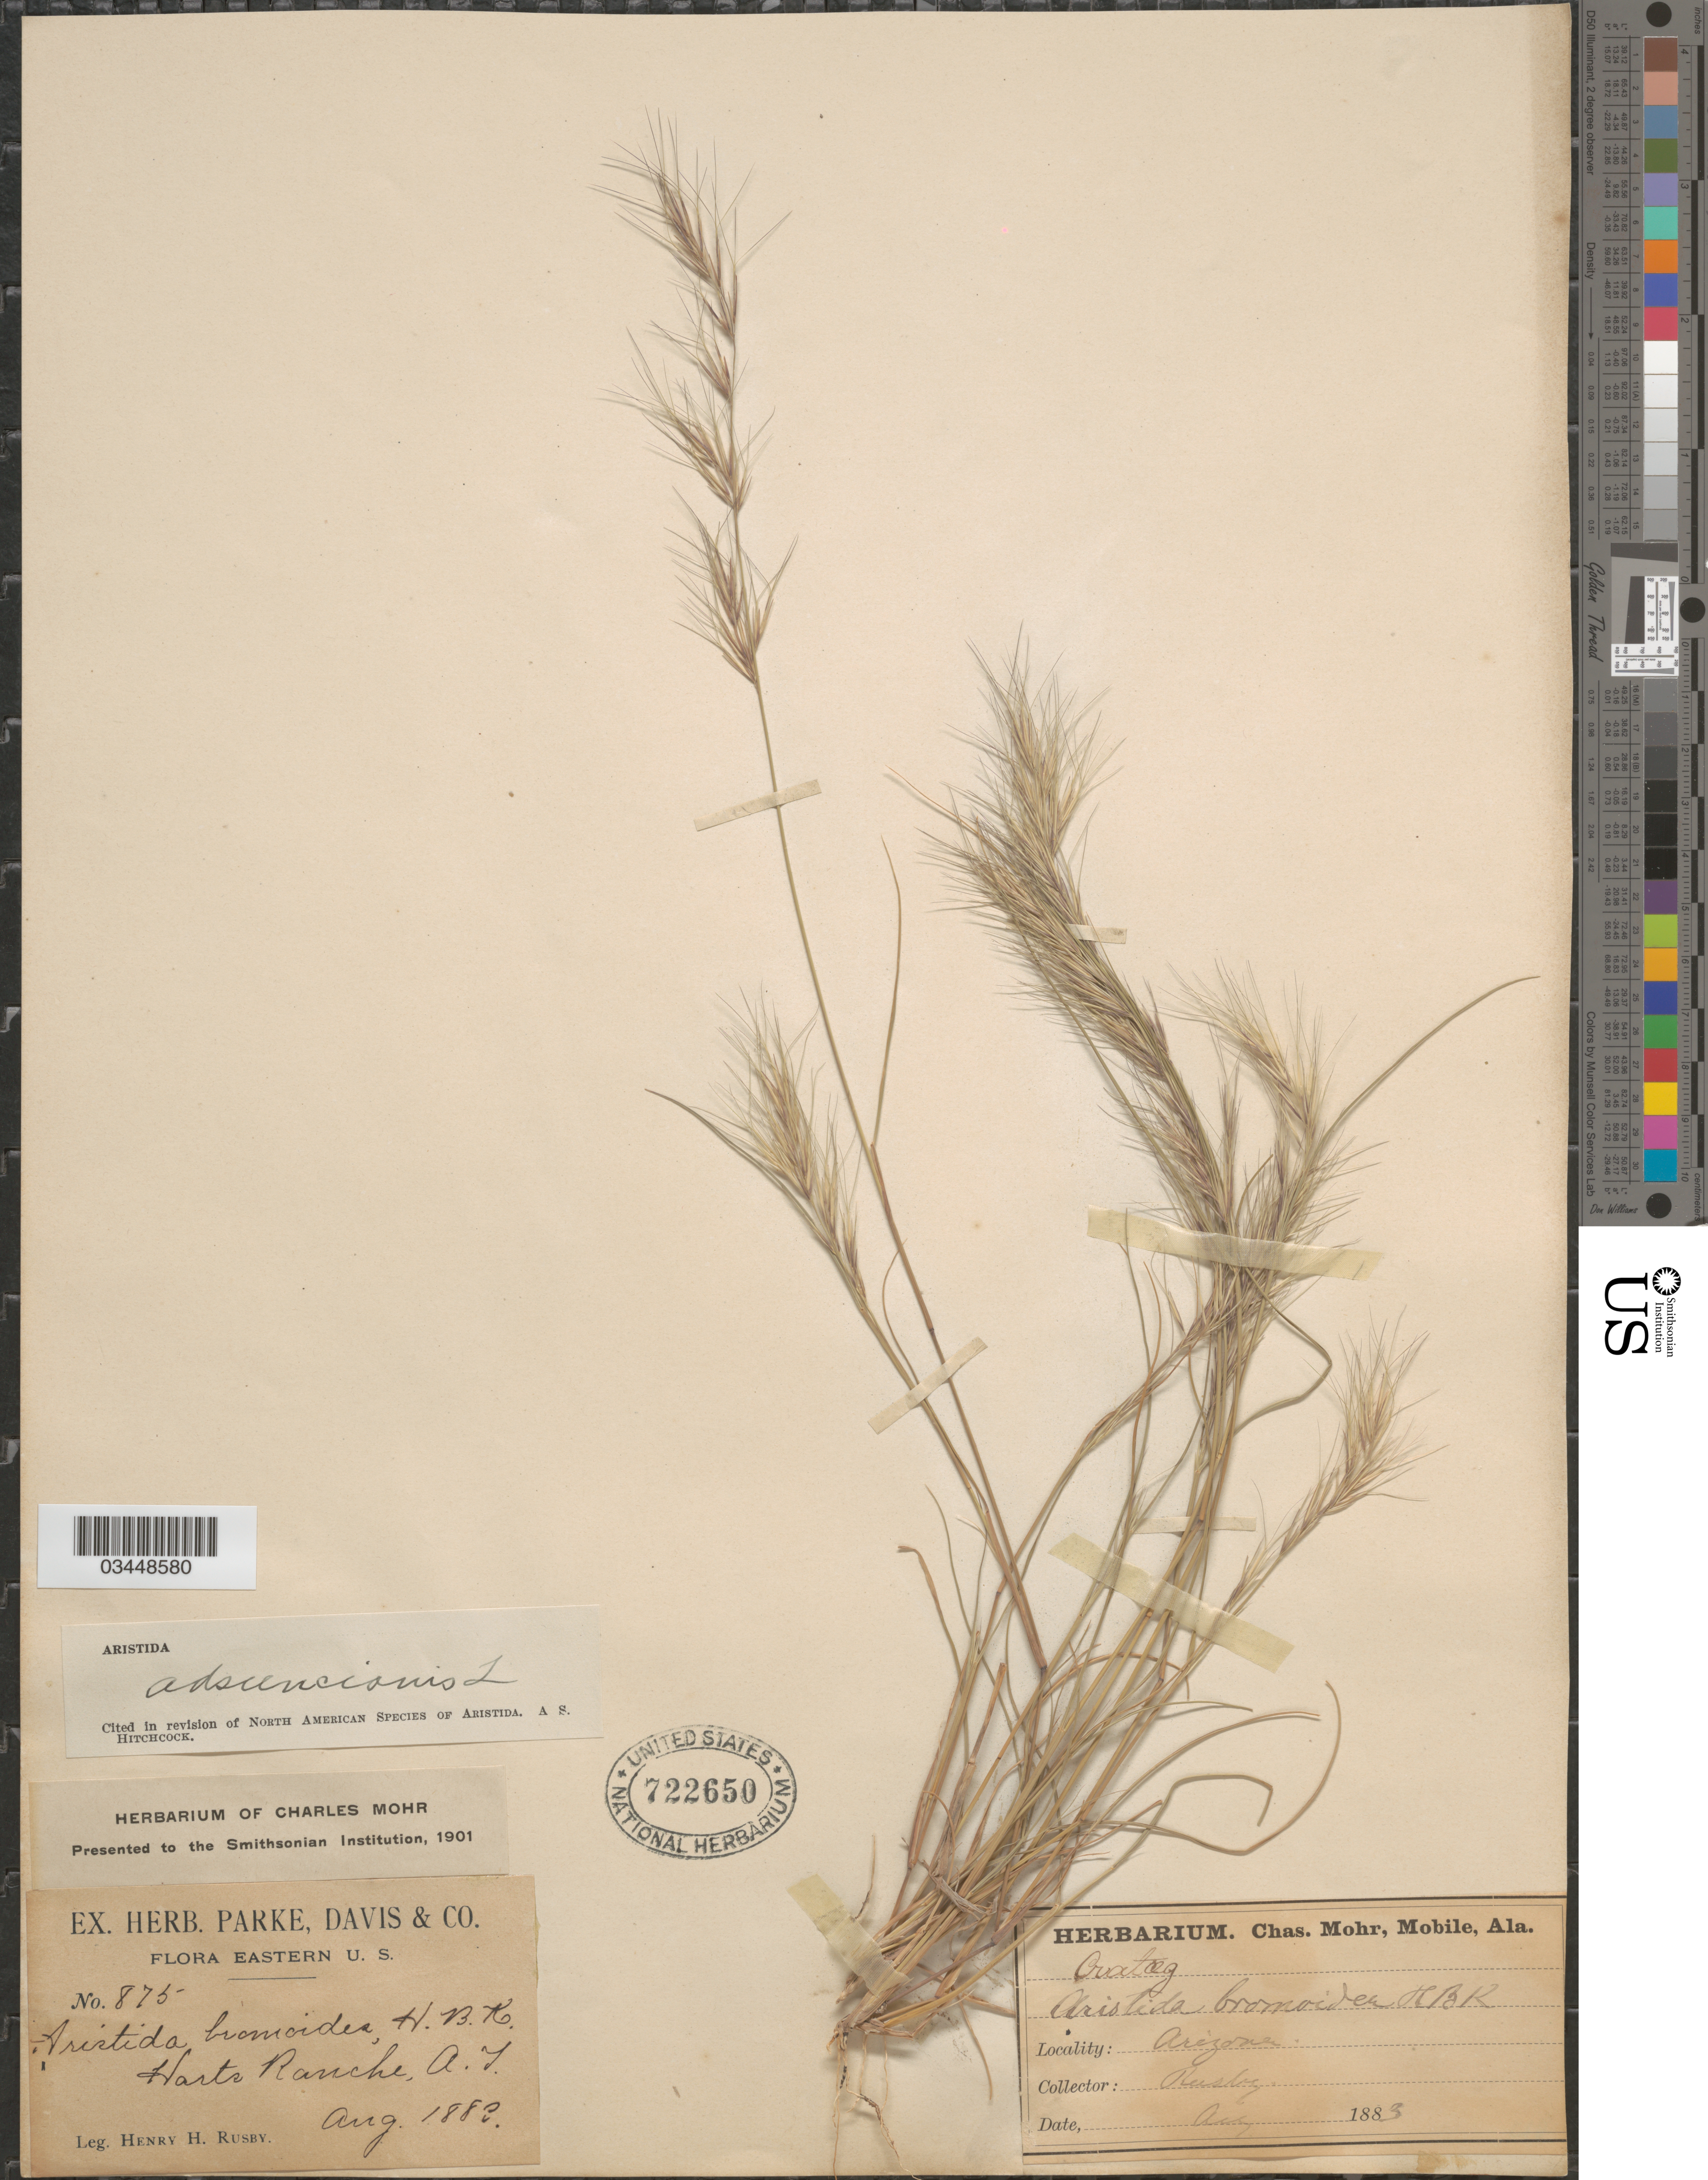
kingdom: Plantae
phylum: Tracheophyta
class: Liliopsida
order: Poales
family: Poaceae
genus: Aristida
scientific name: Aristida adscensionis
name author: L.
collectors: H. H. Rusby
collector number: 875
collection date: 1883-08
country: United States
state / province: Arizona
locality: Eastern U.S. Harts Ranch.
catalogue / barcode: US 722650